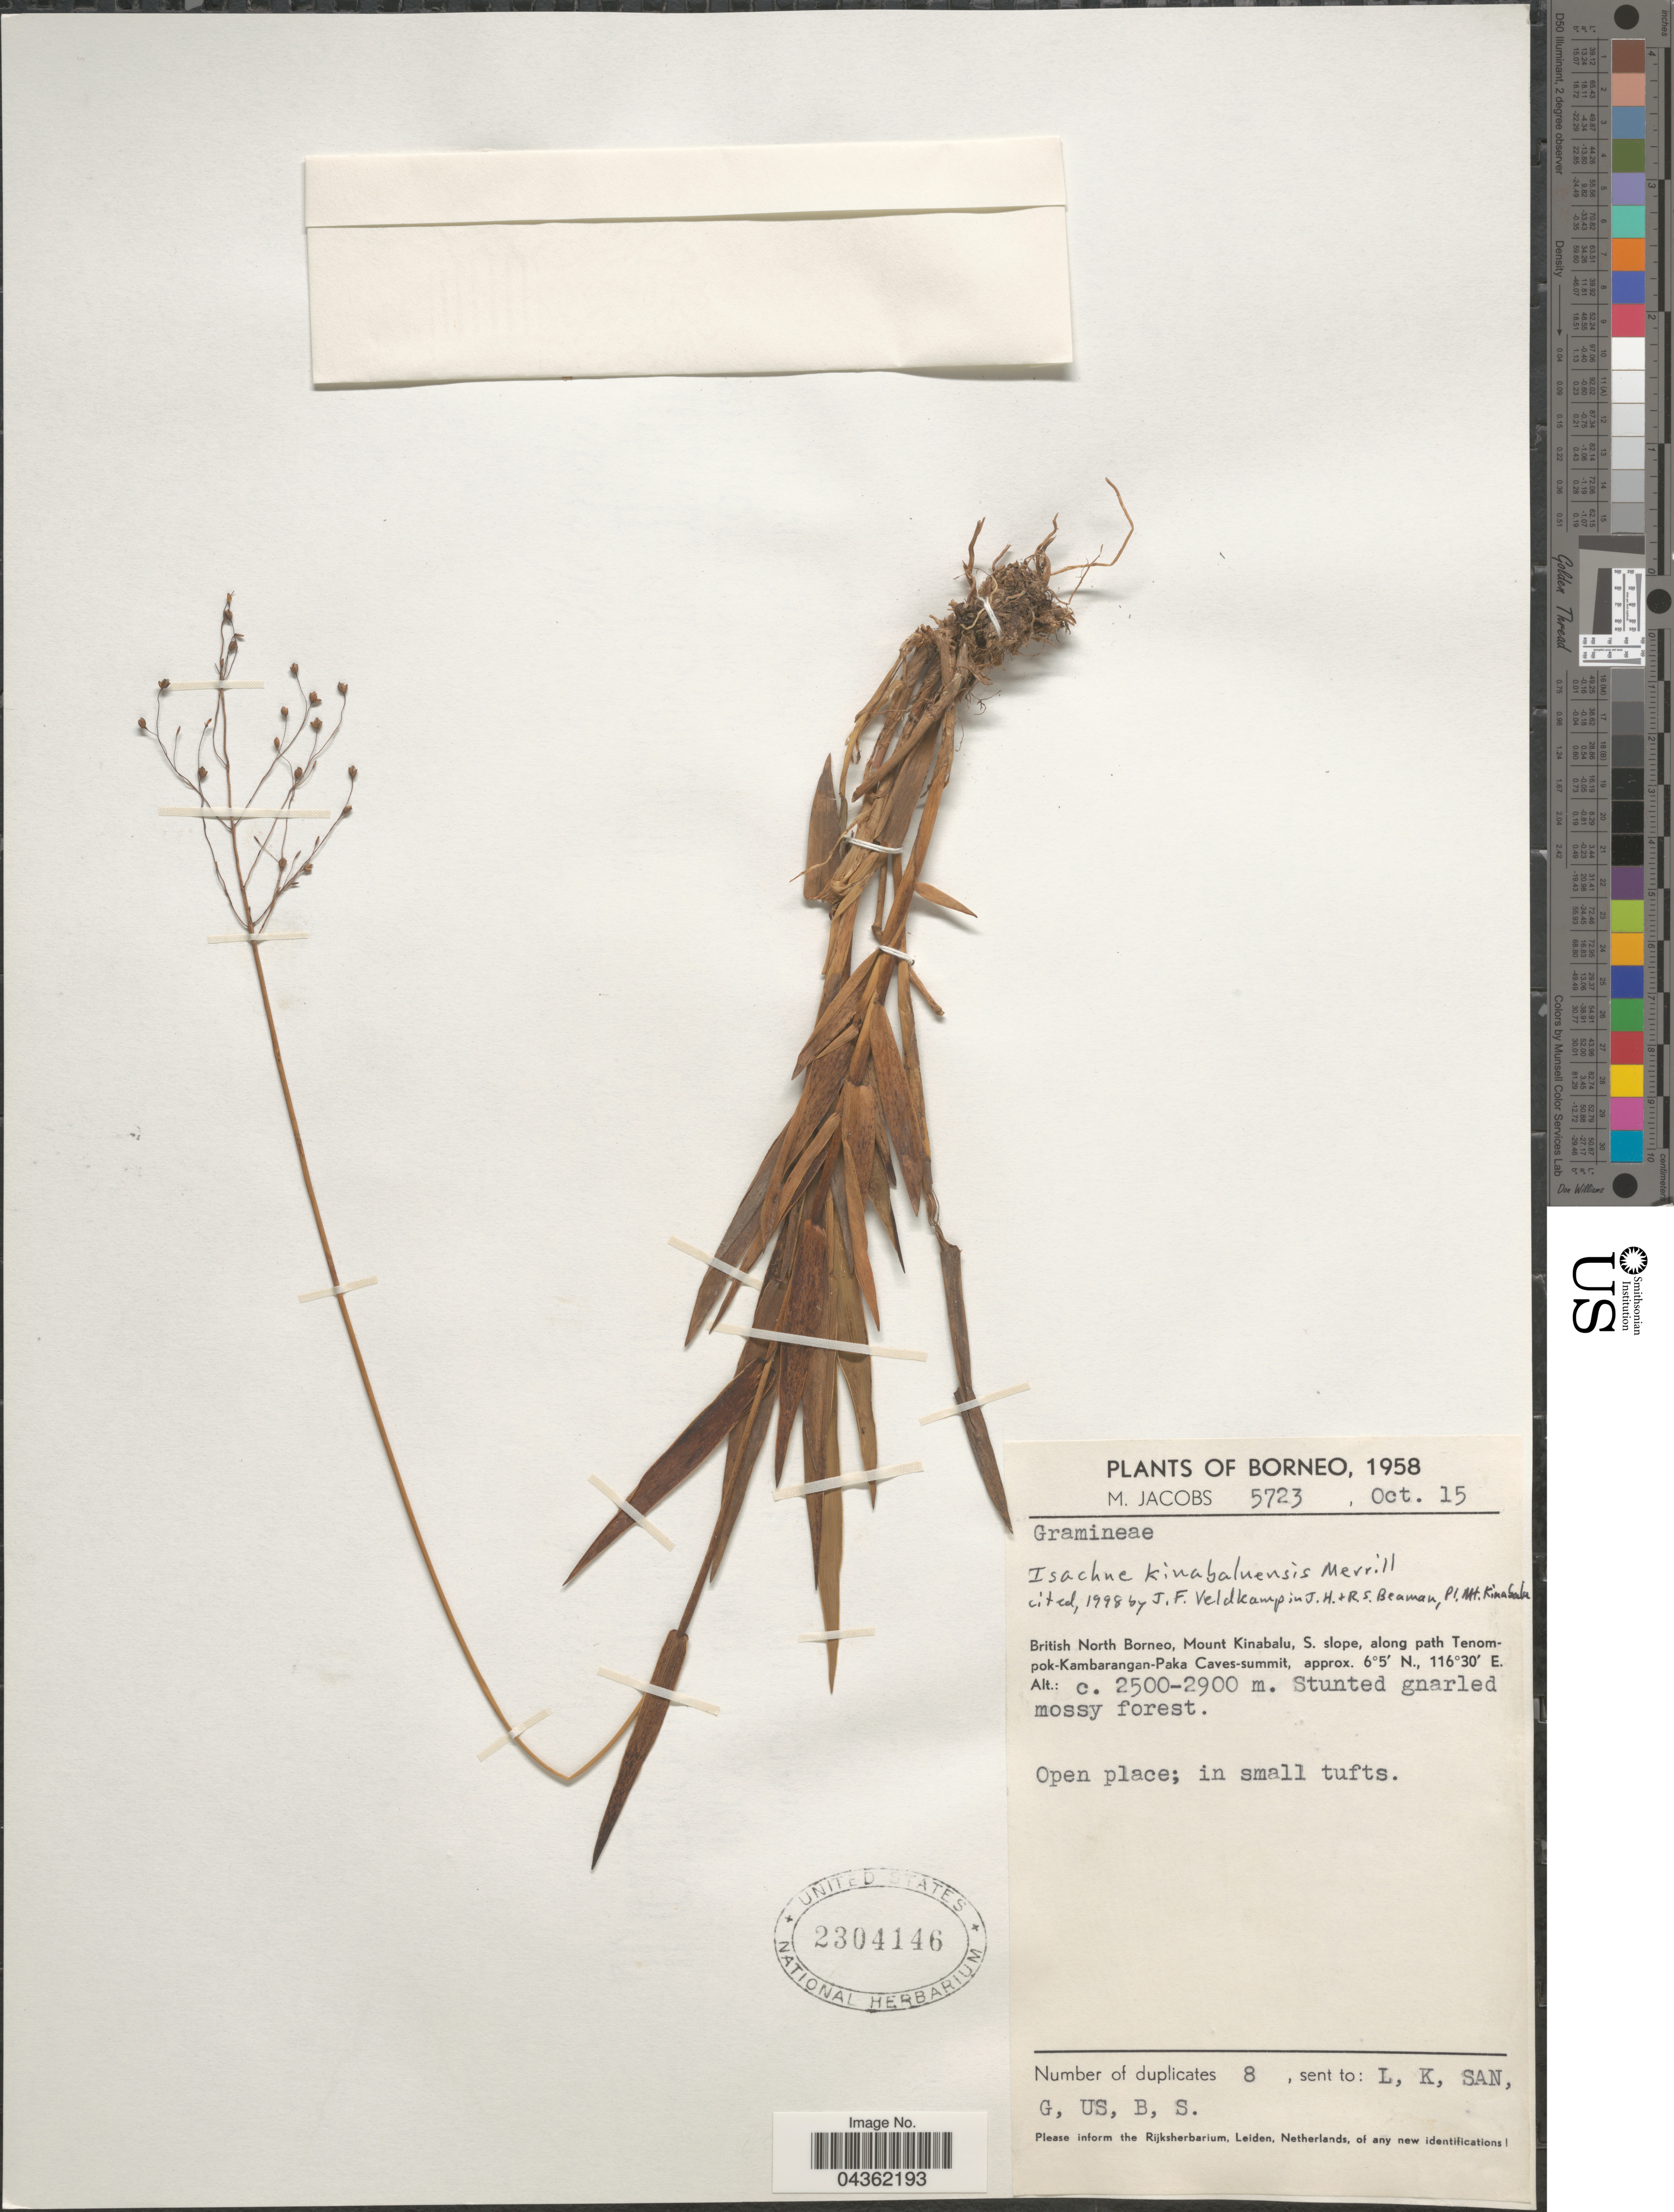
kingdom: Plantae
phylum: Tracheophyta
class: Liliopsida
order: Poales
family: Poaceae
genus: Isachne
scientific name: Isachne kinabaluensis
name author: Merr.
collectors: M. Jacobs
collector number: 5723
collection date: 1958-10-15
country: Malaysia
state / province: Sabah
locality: Borneo. British North Borneo, Mount Kinabalu, S. slope, along path Tenompok-Kambarangan-Paka Caves-summit. Stunted gnarled mossy forest.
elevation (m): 2500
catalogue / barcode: US 2304146